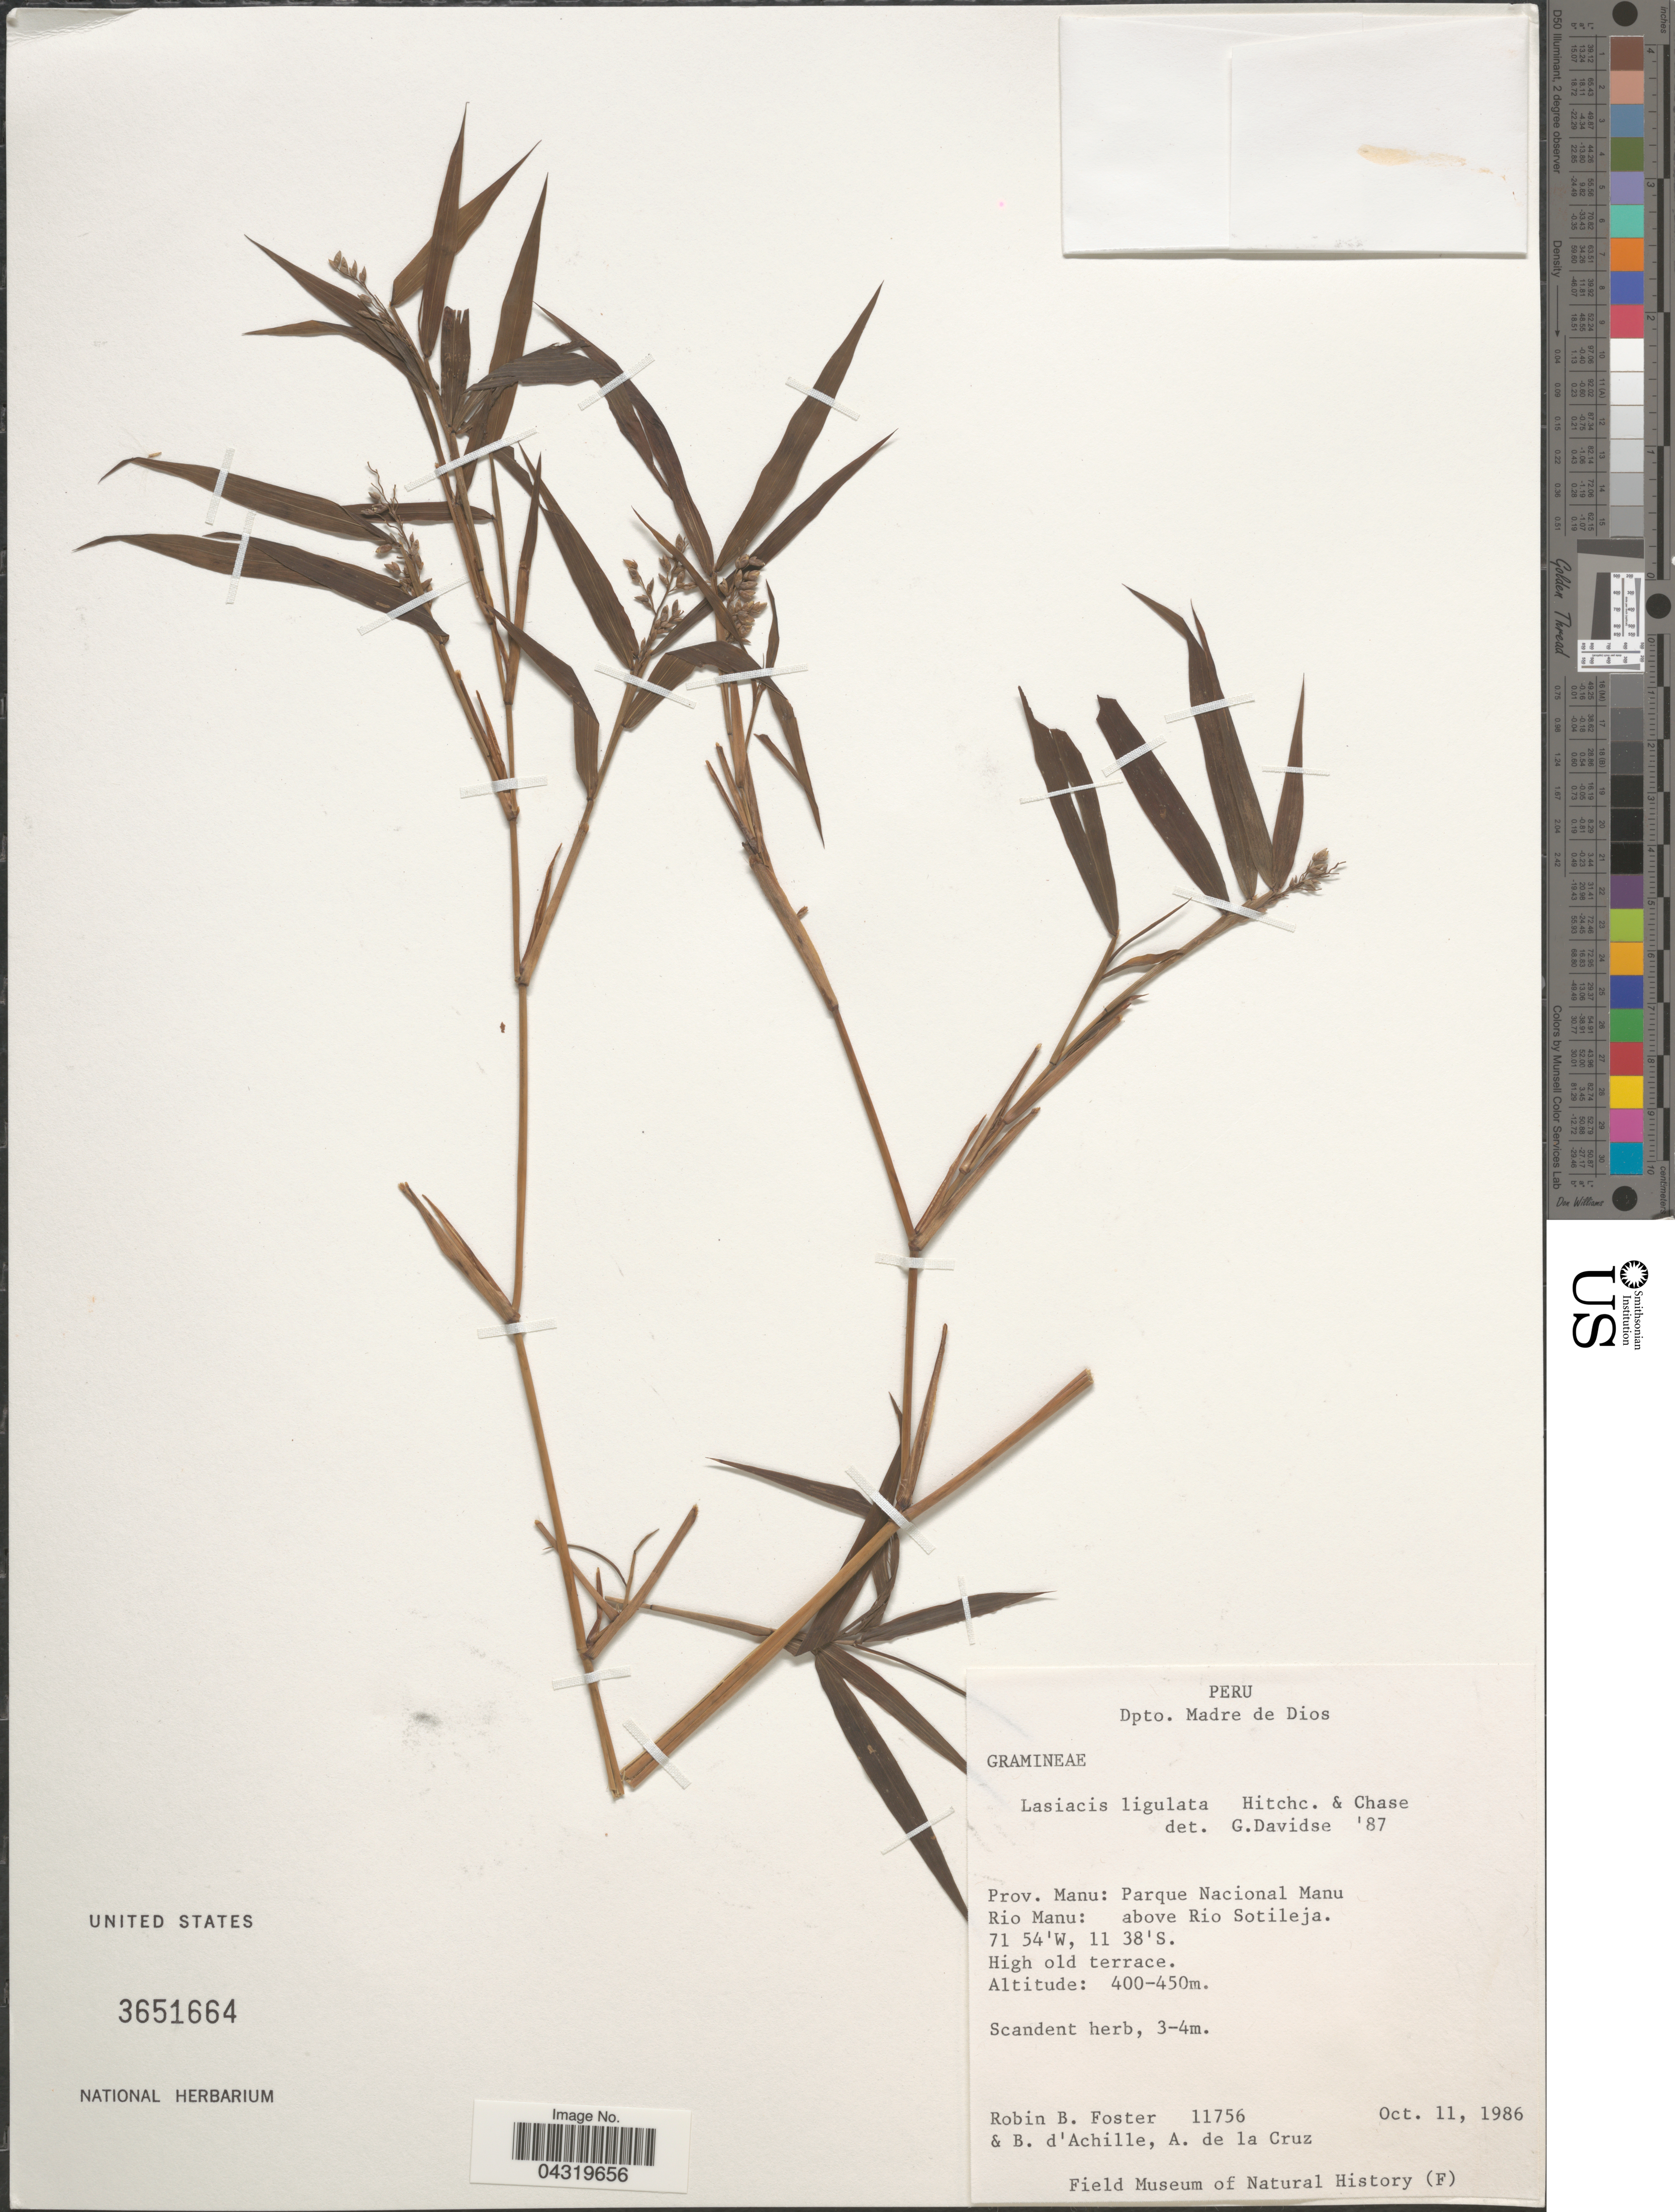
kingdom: Plantae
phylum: Tracheophyta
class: Liliopsida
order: Poales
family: Poaceae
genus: Lasiacis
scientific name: Lasiacis ligulata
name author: Hitchc. & Chase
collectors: R. B. Foster, B. d'Achille & A. De la Cruz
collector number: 11756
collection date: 1986-10-11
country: Peru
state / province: Madre de Dios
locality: Prov. Manu: Parque Nacional Manu. Rio Manu: above Rio Sotileja.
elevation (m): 400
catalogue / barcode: US 3651664